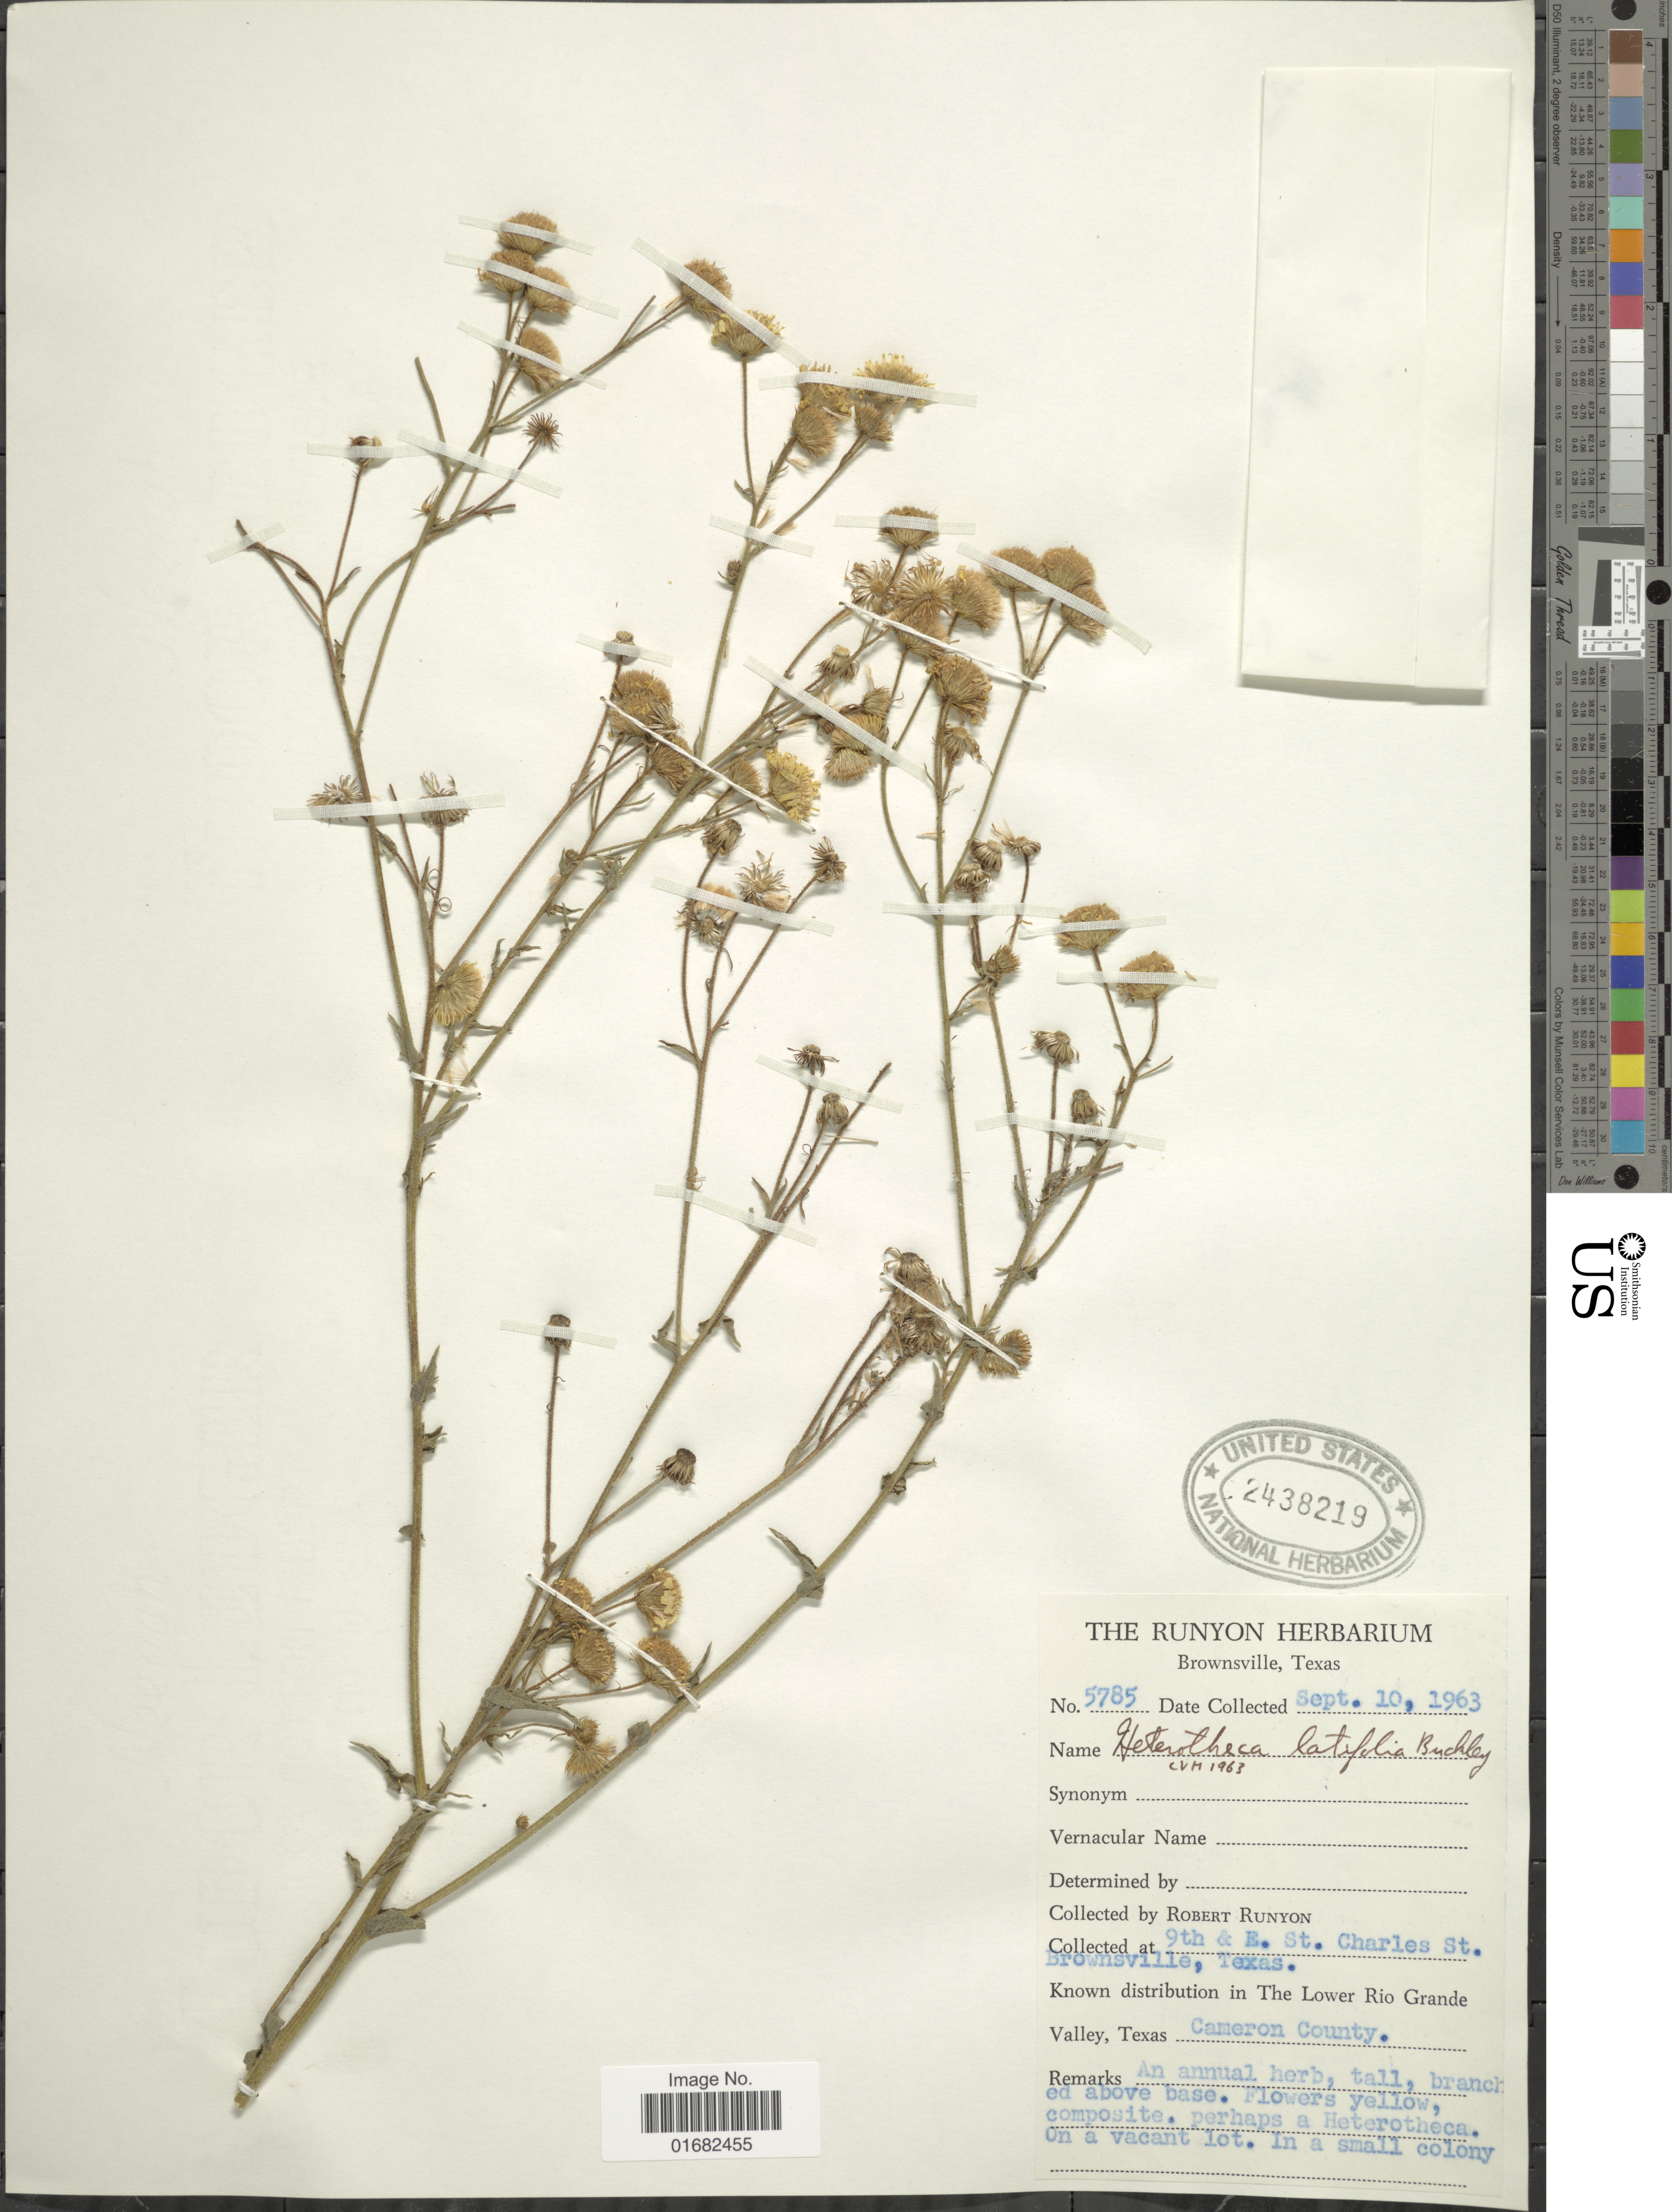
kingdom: Plantae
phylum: Tracheophyta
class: Magnoliopsida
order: Asterales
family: Asteraceae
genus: Heterotheca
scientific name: Heterotheca latifolia var. latifolia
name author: Buckley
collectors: R. Runyon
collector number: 5785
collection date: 1963-09-10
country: United States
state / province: Texas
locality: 9th & E. St. Charles St. Brownsville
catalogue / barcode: US 2438219